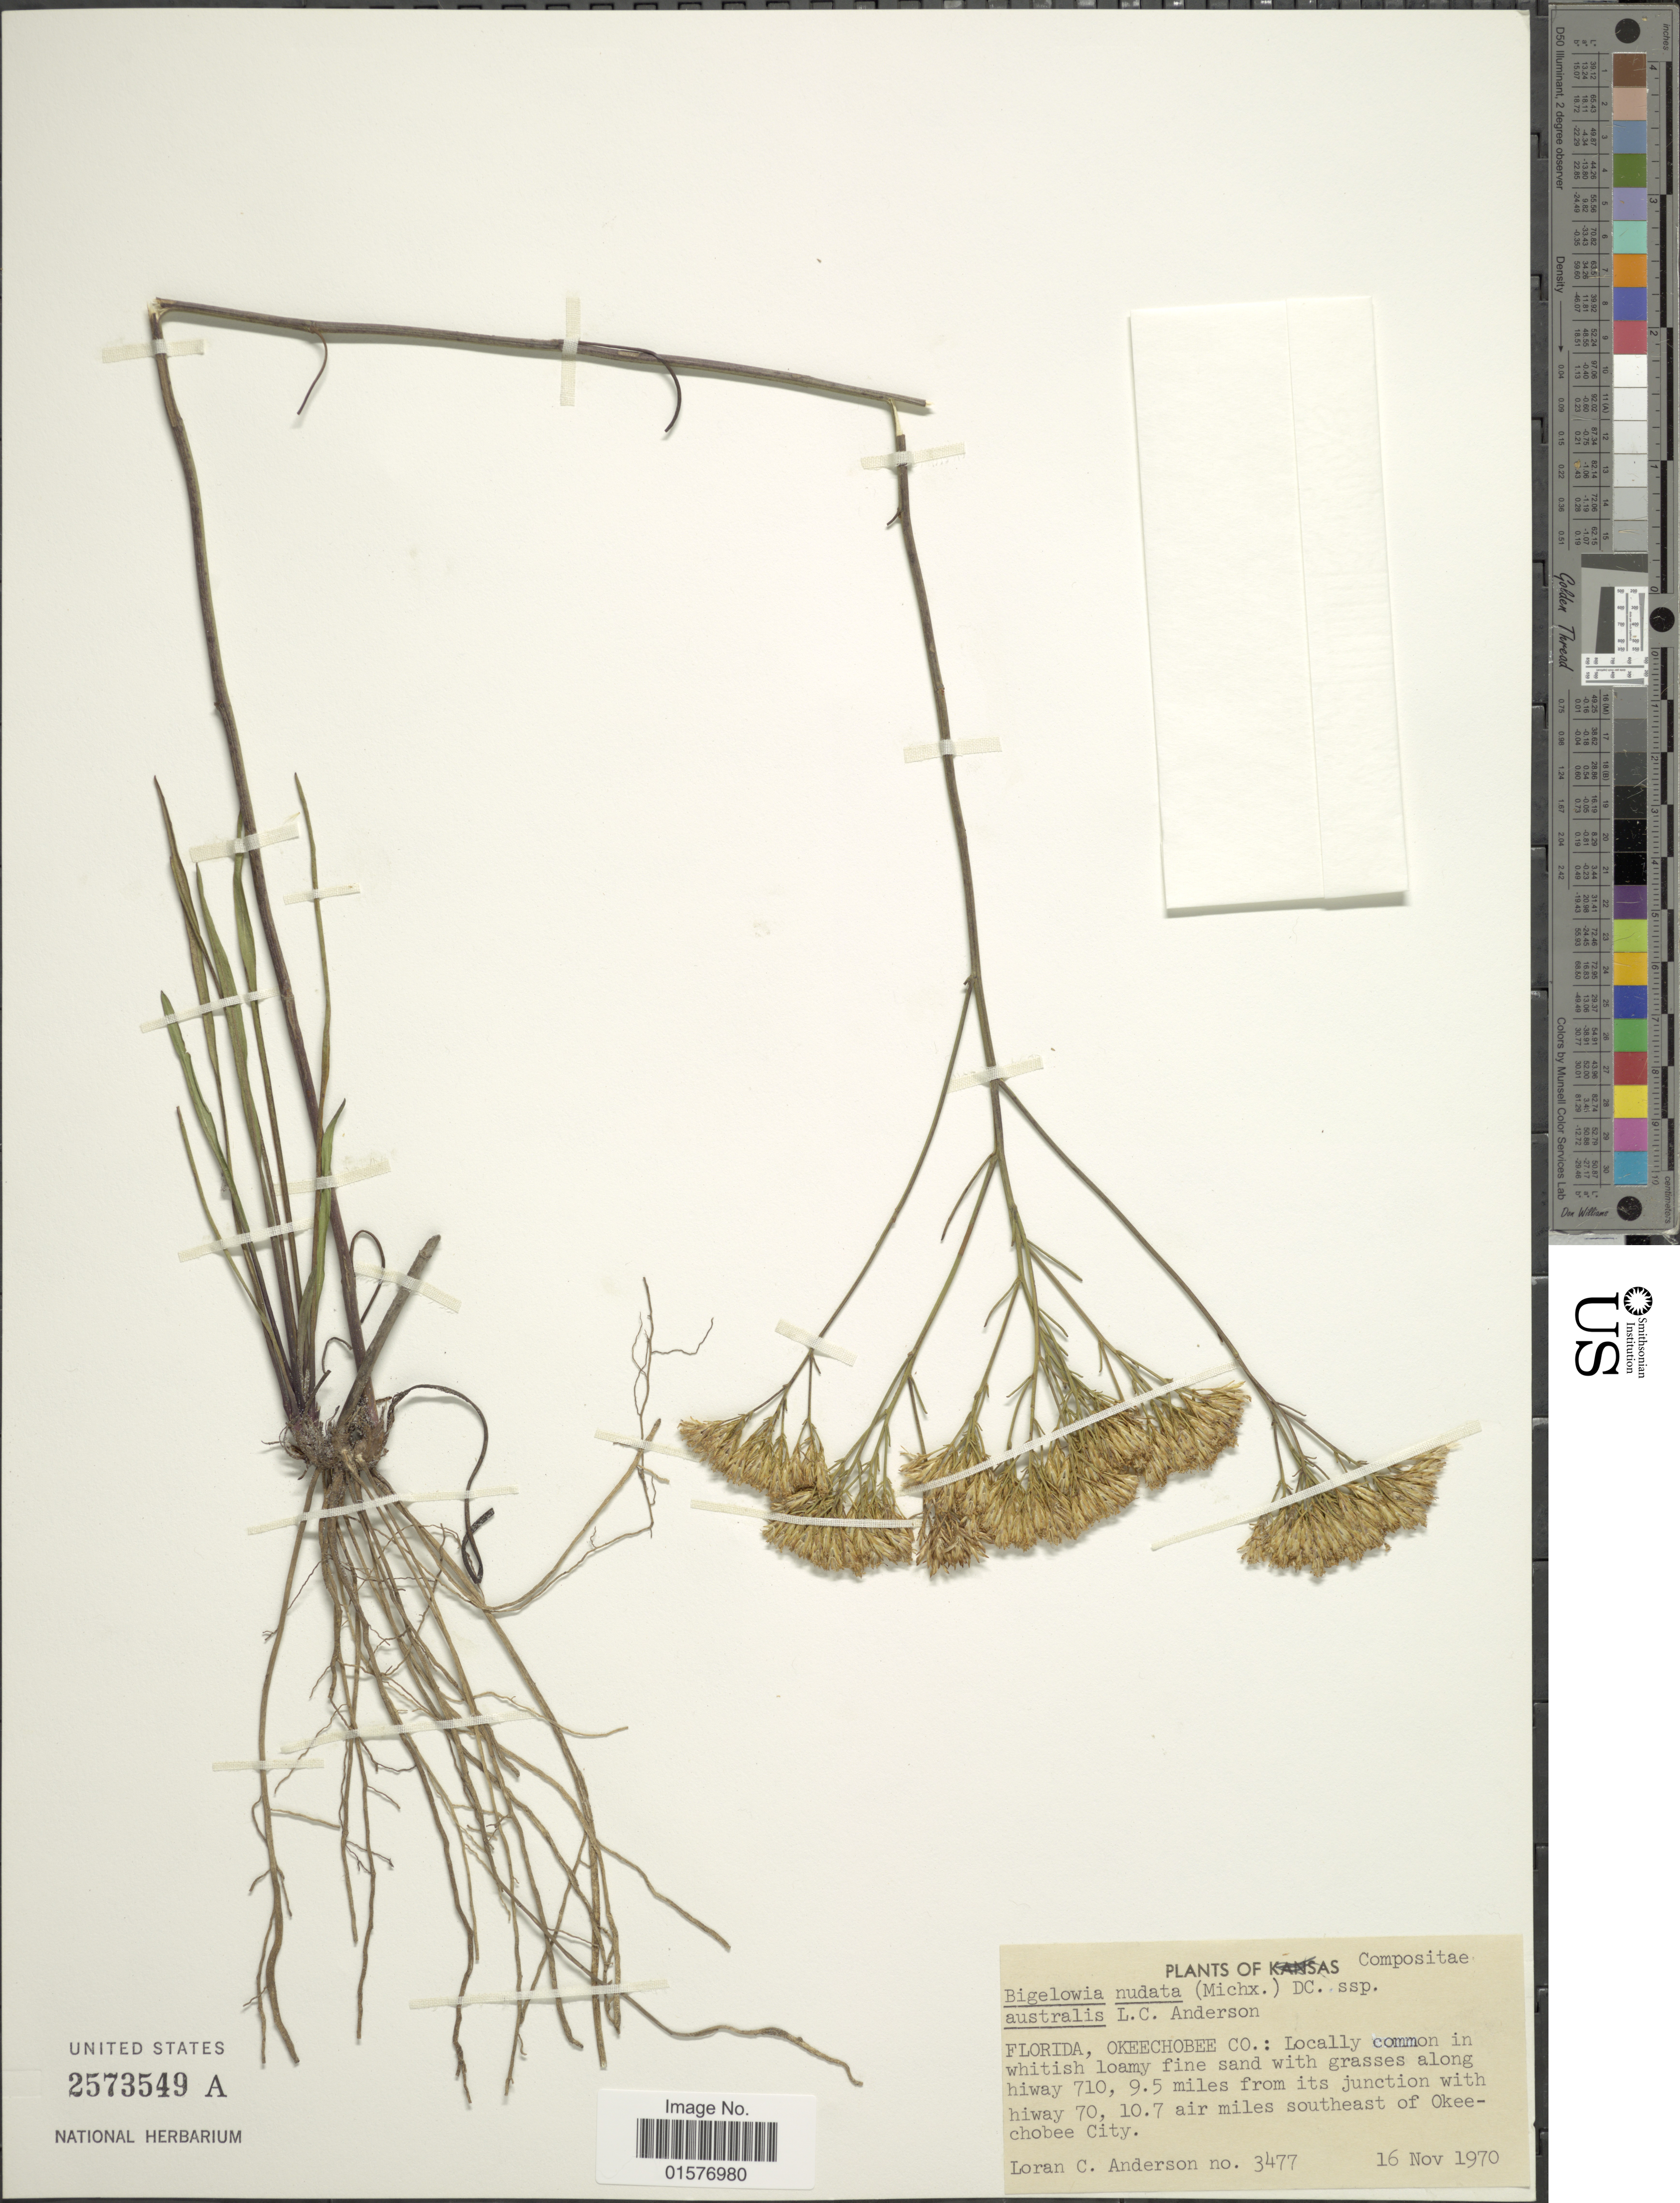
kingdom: Plantae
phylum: Tracheophyta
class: Magnoliopsida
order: Asterales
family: Asteraceae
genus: Bigelowia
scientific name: Bigelowia nudata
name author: (Michx.) DC.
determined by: Urbatsch, Lowell E., Curator (LSU), Louisiana State University (UNITED STATES)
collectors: L. C. Anderson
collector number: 3477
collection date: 1970-11-16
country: United States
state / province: Florida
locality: Okeechobee: Locally common high in whitish loamy fine sand with grasses along hiway 710, 9.5 miles from its junction with hiway 70, 10.7 air miles southeast of Okeechobe City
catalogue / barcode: US 2573549A